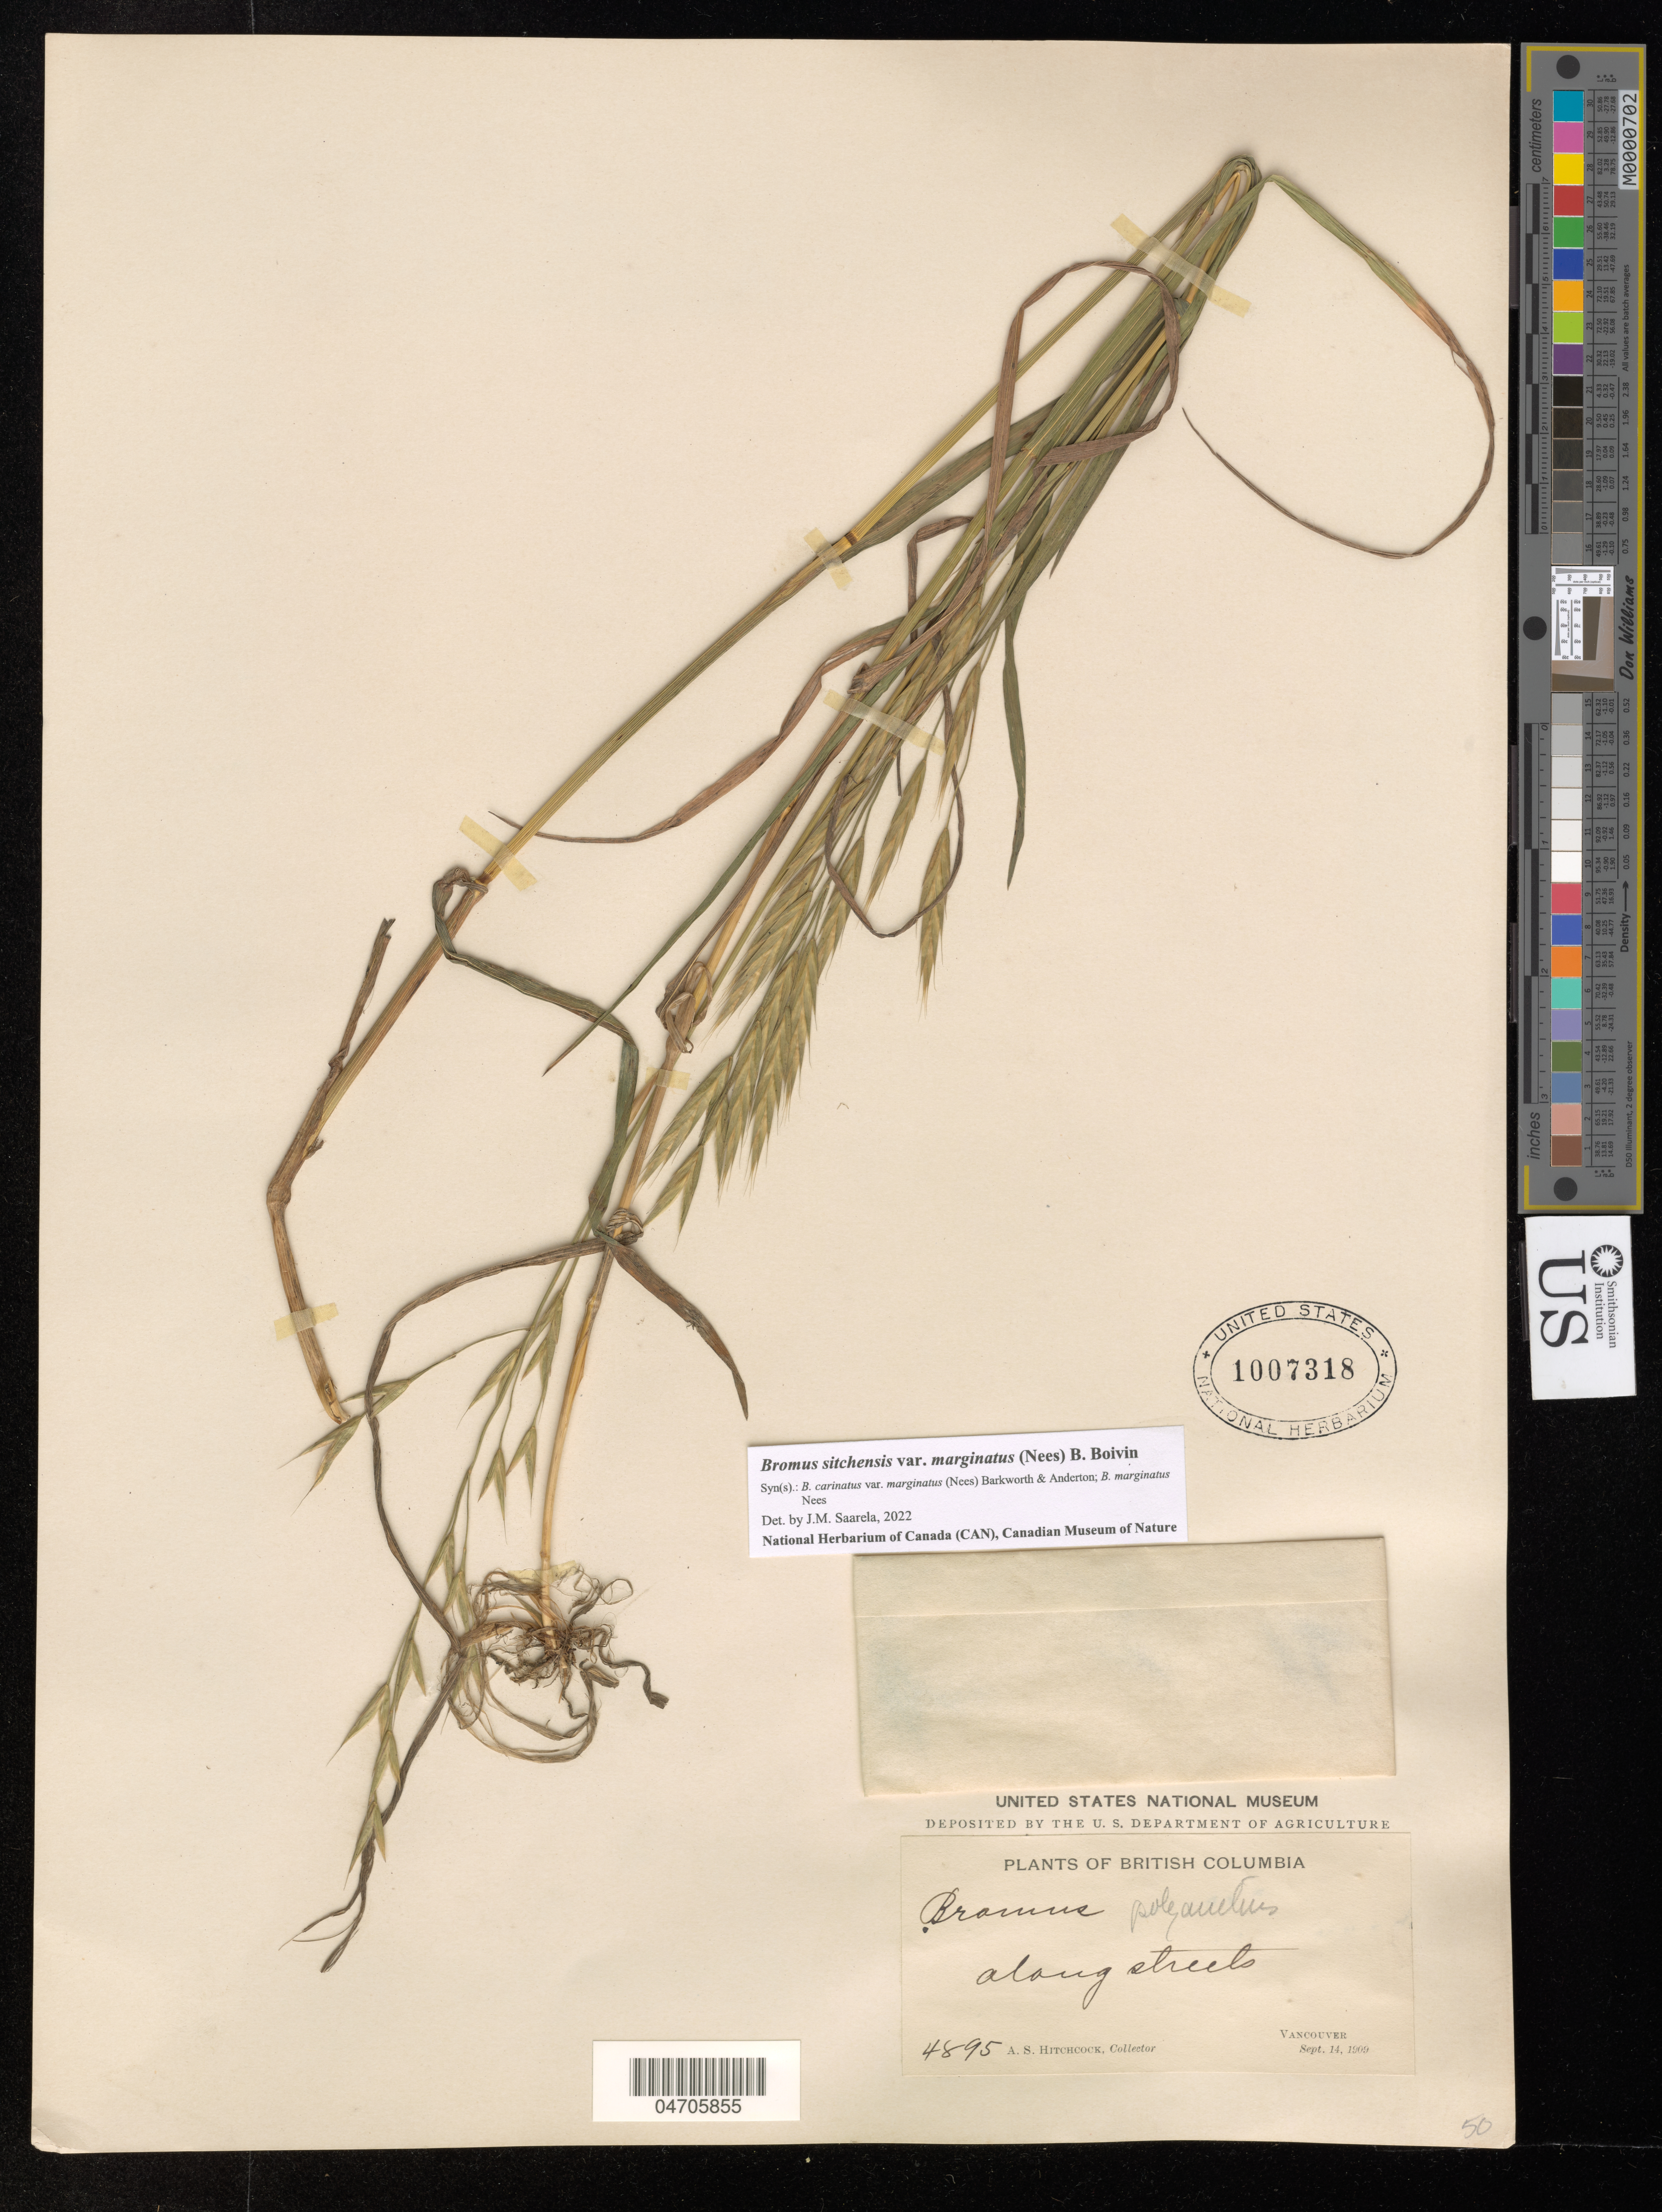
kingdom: Plantae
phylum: Tracheophyta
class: Liliopsida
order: Poales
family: Poaceae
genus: Bromus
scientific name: Bromus sitchensis var. polyanthus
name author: (Scribn. ex Shear) R.E. Brainerd & Otting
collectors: A. Hitchcock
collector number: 4895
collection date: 1909-09-14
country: Canada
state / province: British Columbia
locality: Vancouver.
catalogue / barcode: US 1007318